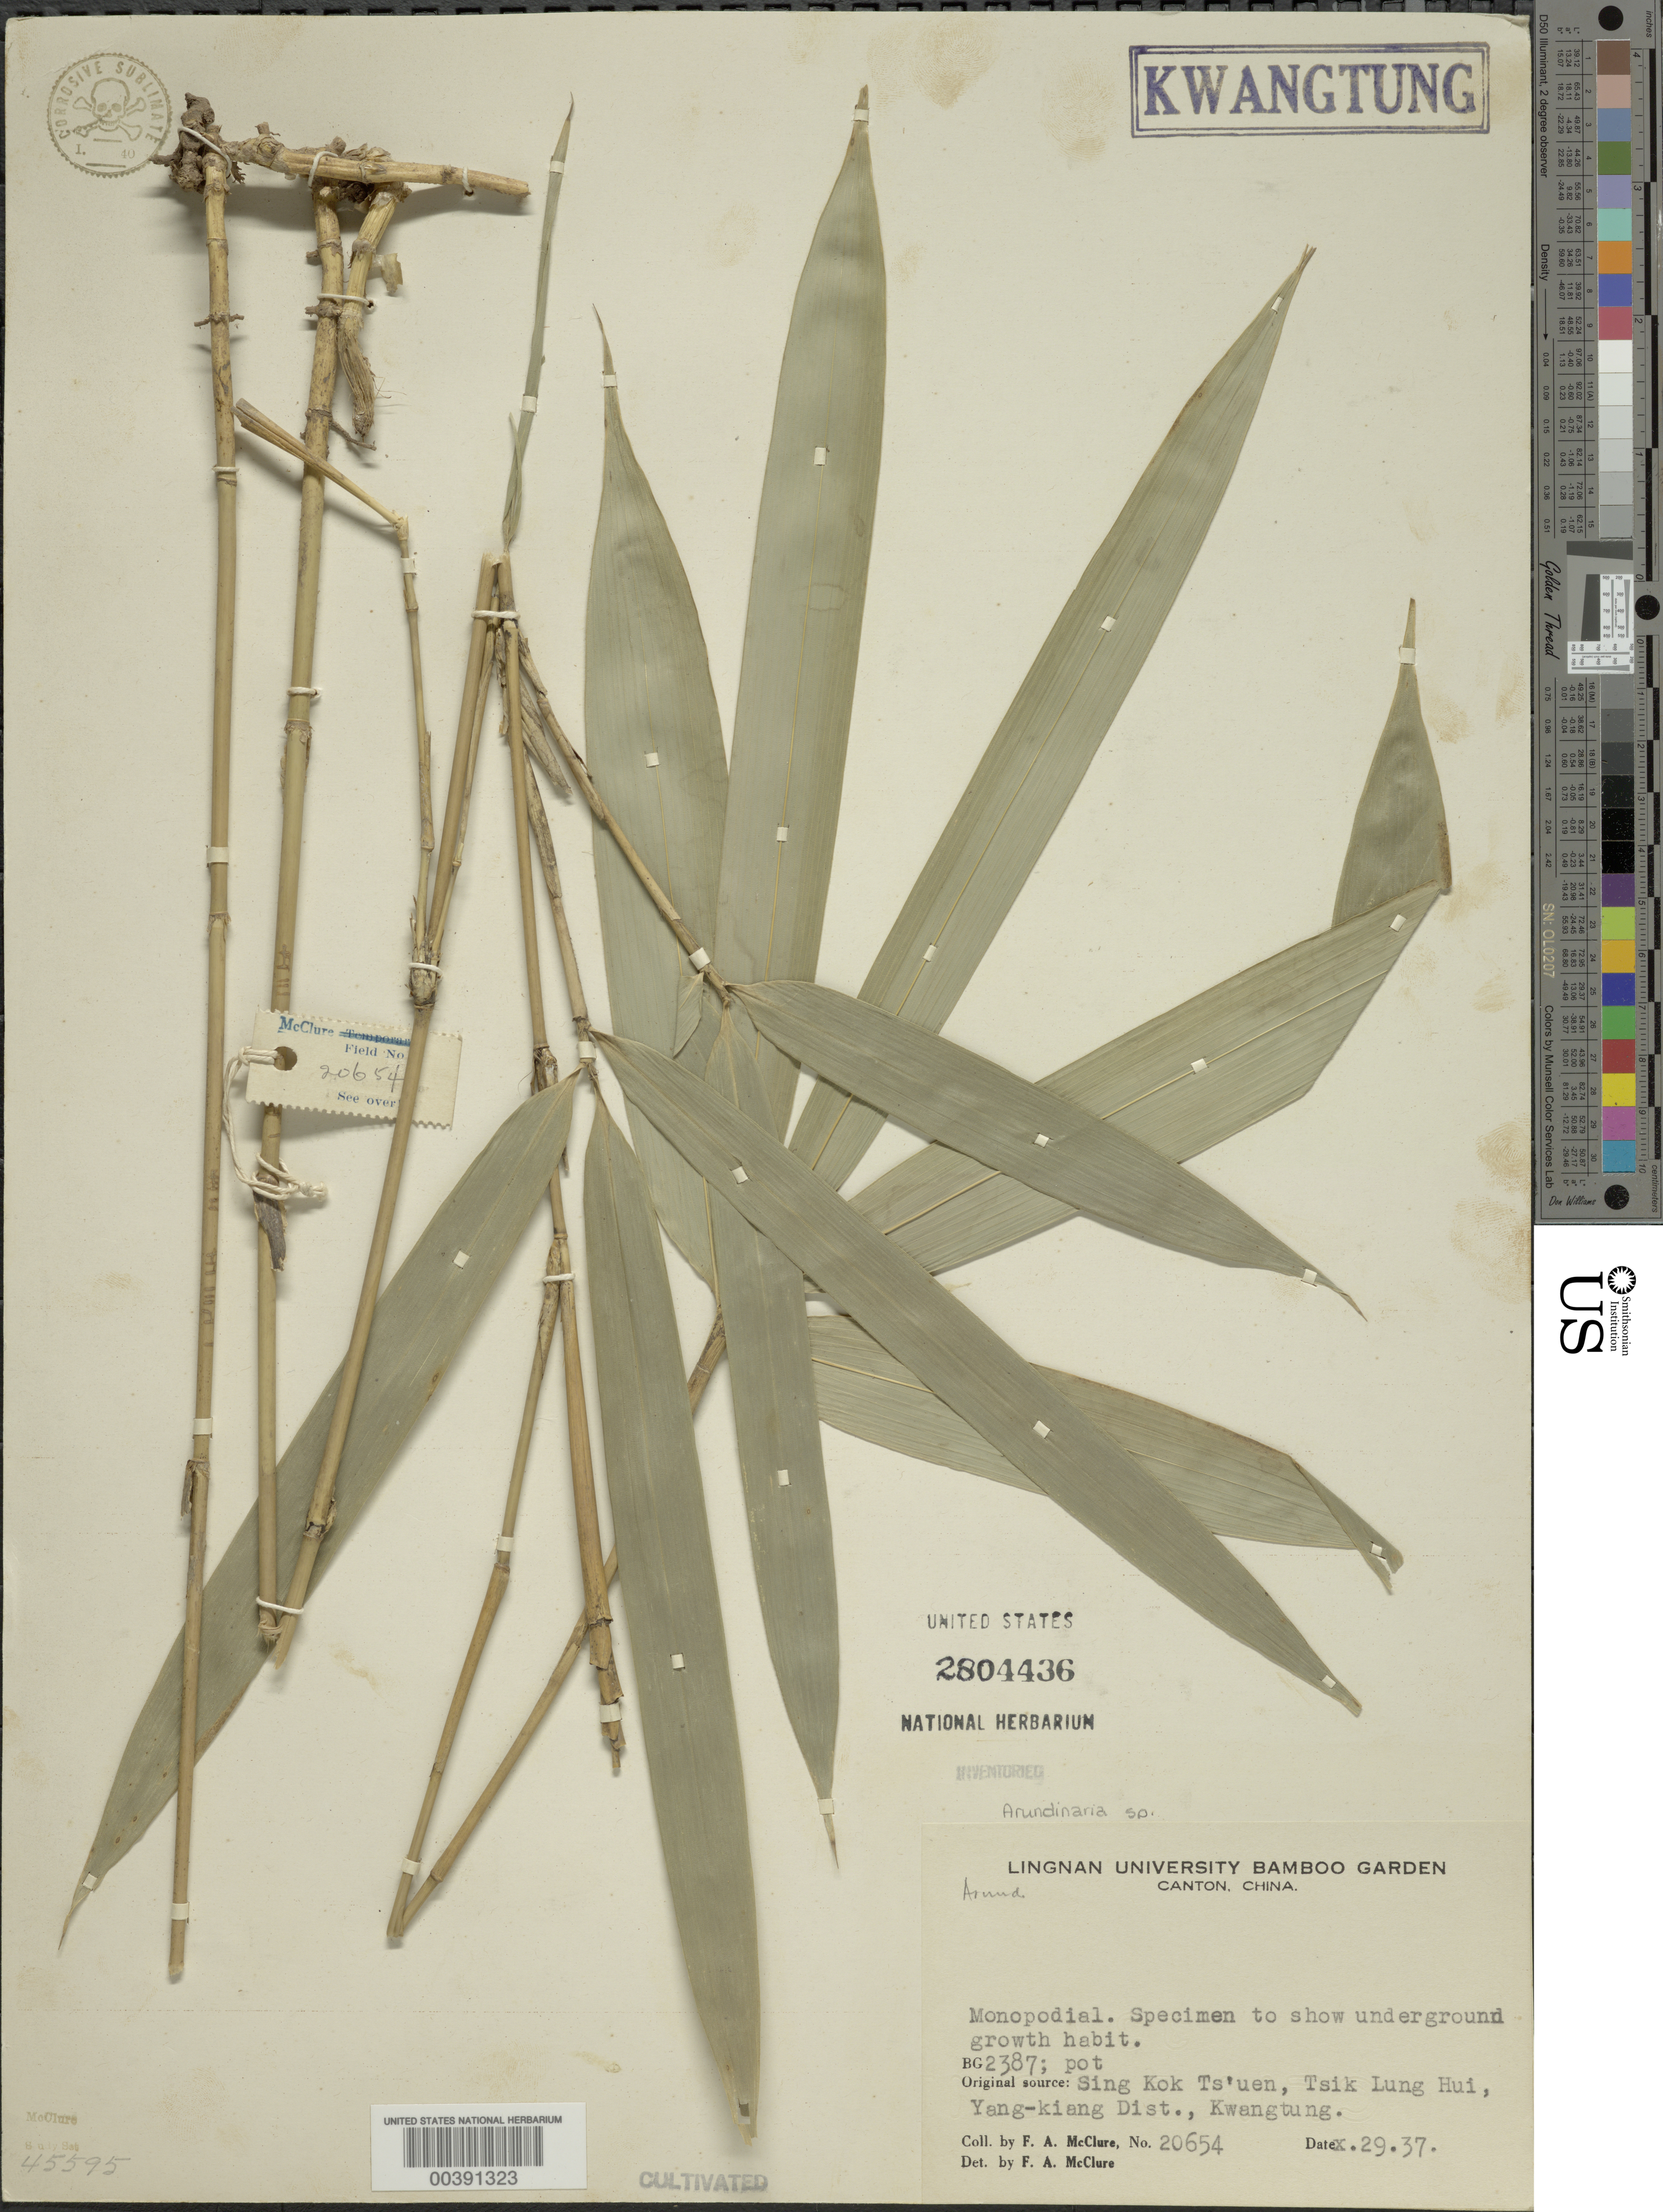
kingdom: Plantae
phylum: Tracheophyta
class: Liliopsida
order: Poales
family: Poaceae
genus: Arundinaria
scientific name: Arundinaria sp.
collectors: F. A. McClure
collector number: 20654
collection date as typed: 29 Oct 1937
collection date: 1937-10-29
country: China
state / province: Guangdong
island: Honam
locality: Lingnan univ. bg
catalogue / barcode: US 2804436